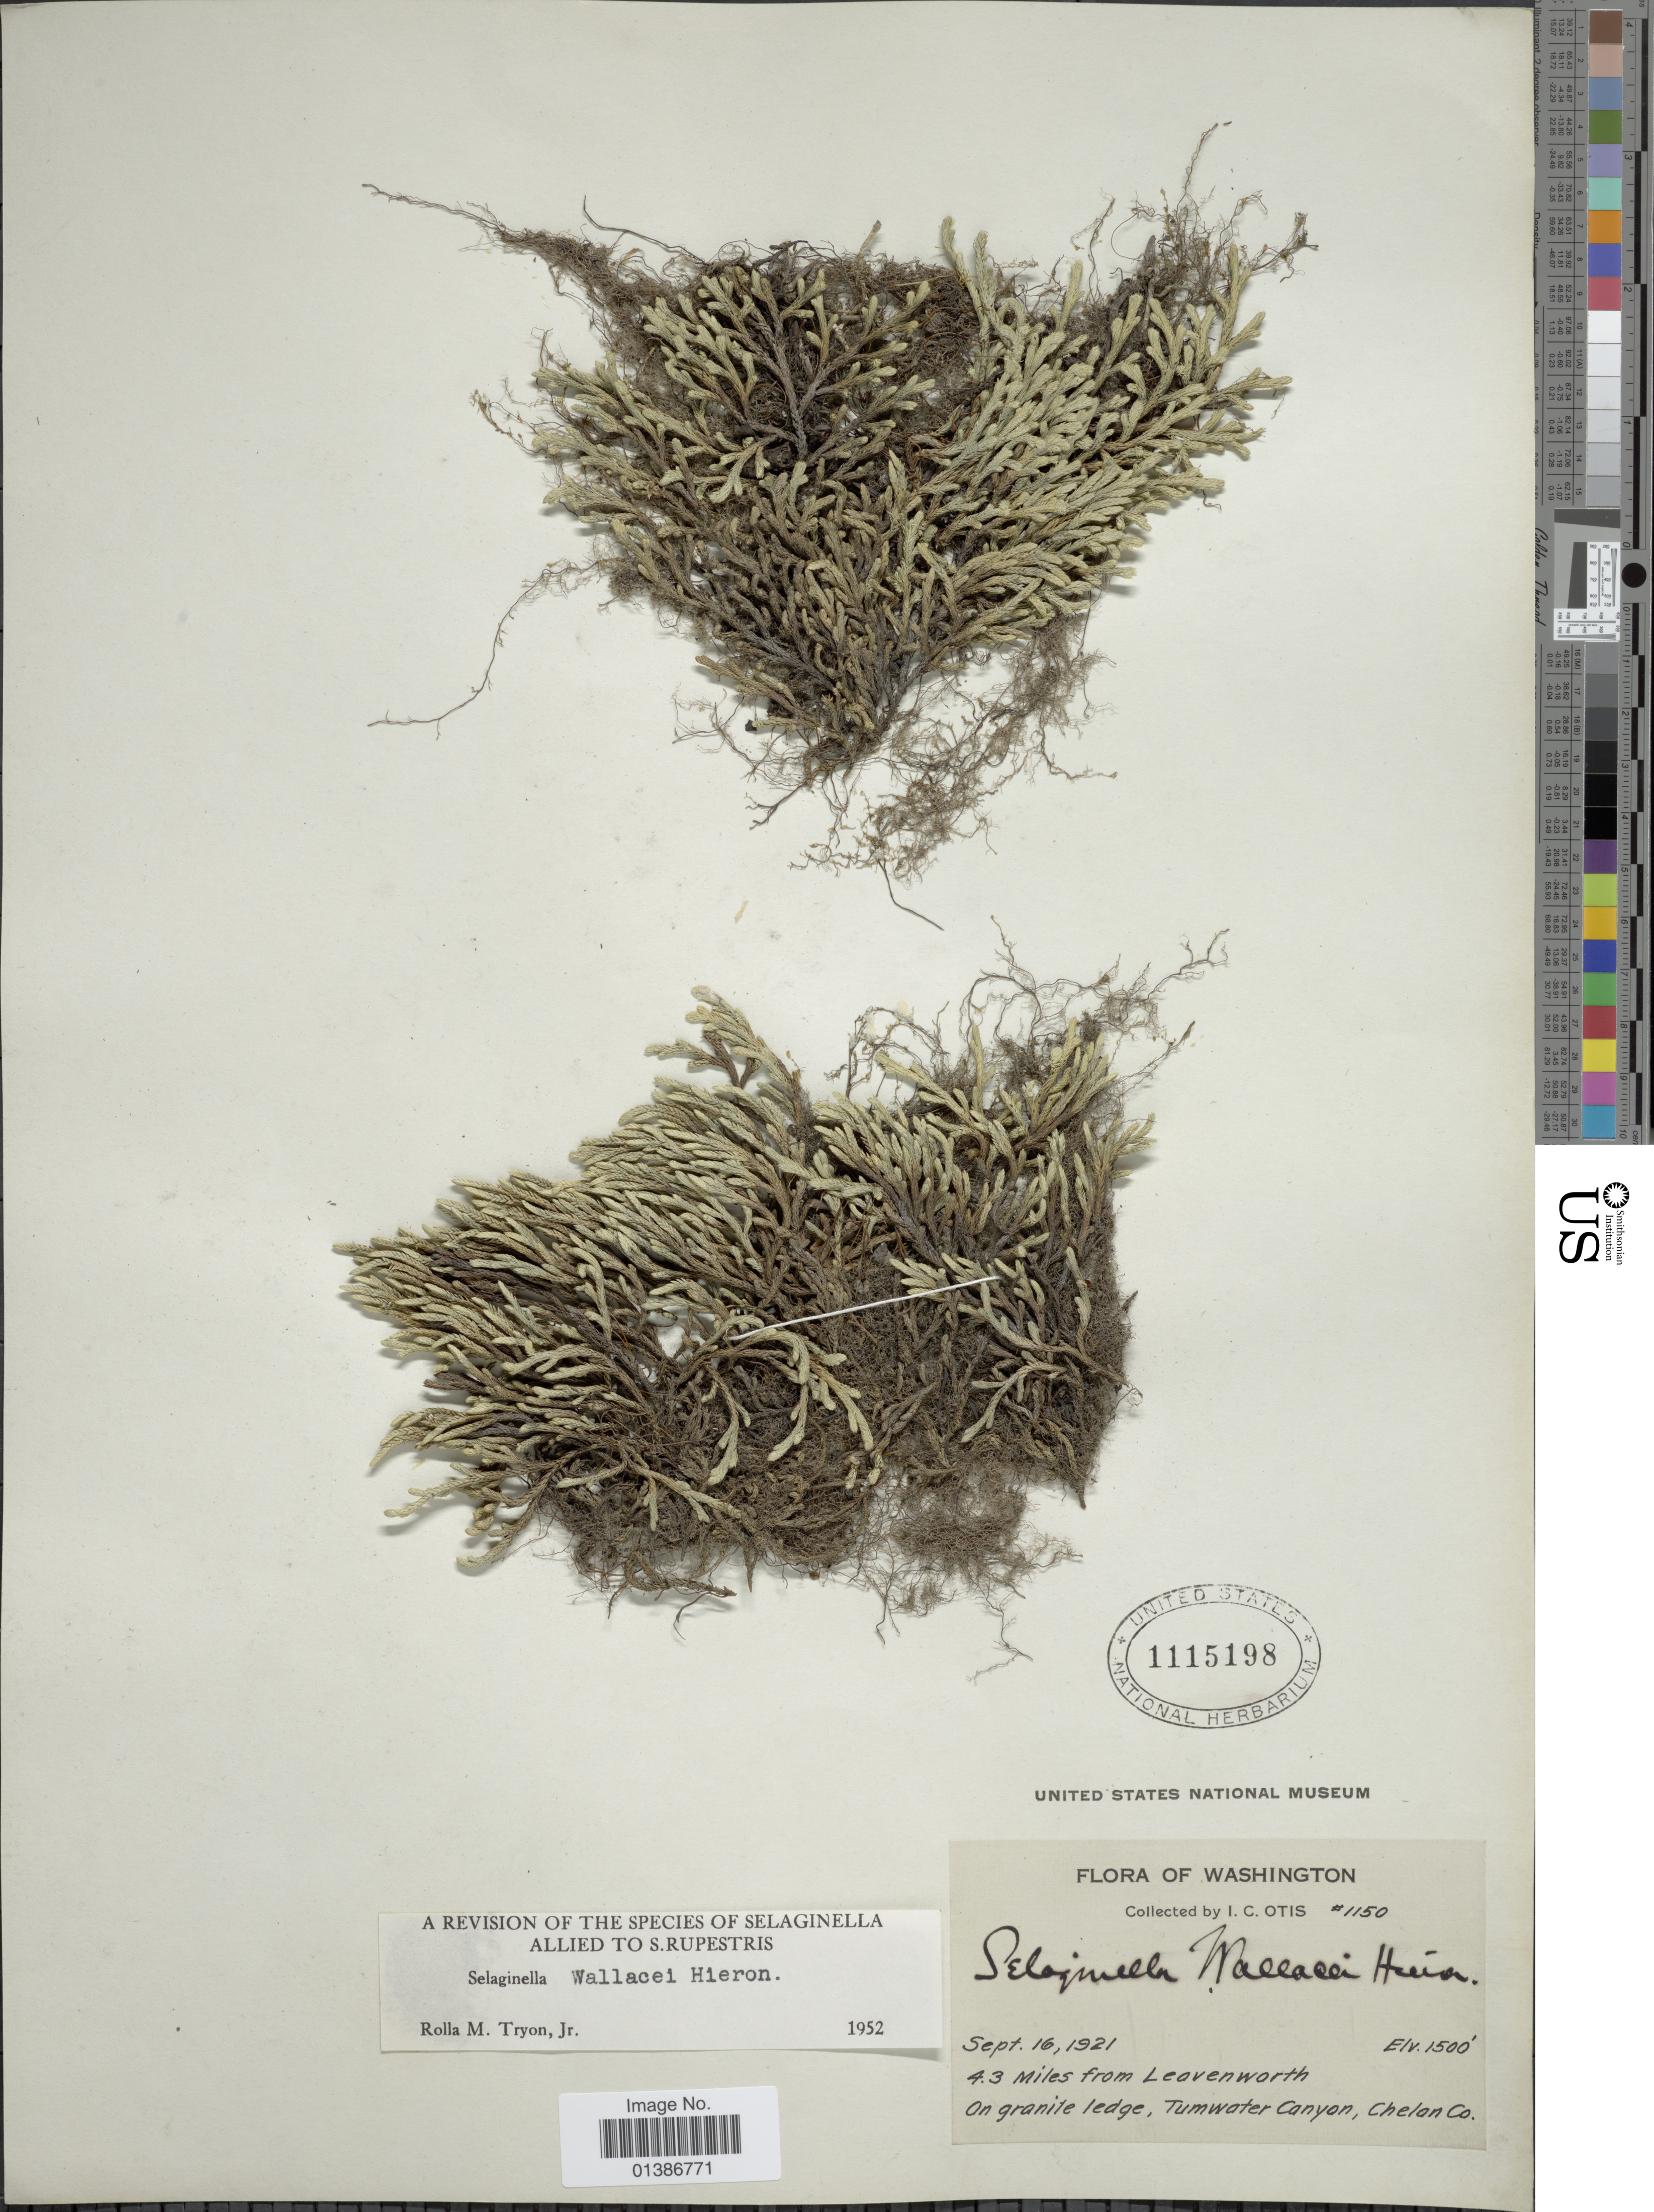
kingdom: Plantae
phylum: Tracheophyta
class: Lycopodiopsida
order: Selaginellales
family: Selaginellaceae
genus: Selaginella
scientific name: Selaginella wallacei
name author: Hieron.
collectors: I. C. Otis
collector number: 1150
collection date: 1921-09-16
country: United States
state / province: Washington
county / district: Chelan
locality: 4.3 Miles from Leavenworth, on granite ledge, Tumwater Canyon, Chelan Co.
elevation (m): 457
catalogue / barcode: US 1115198